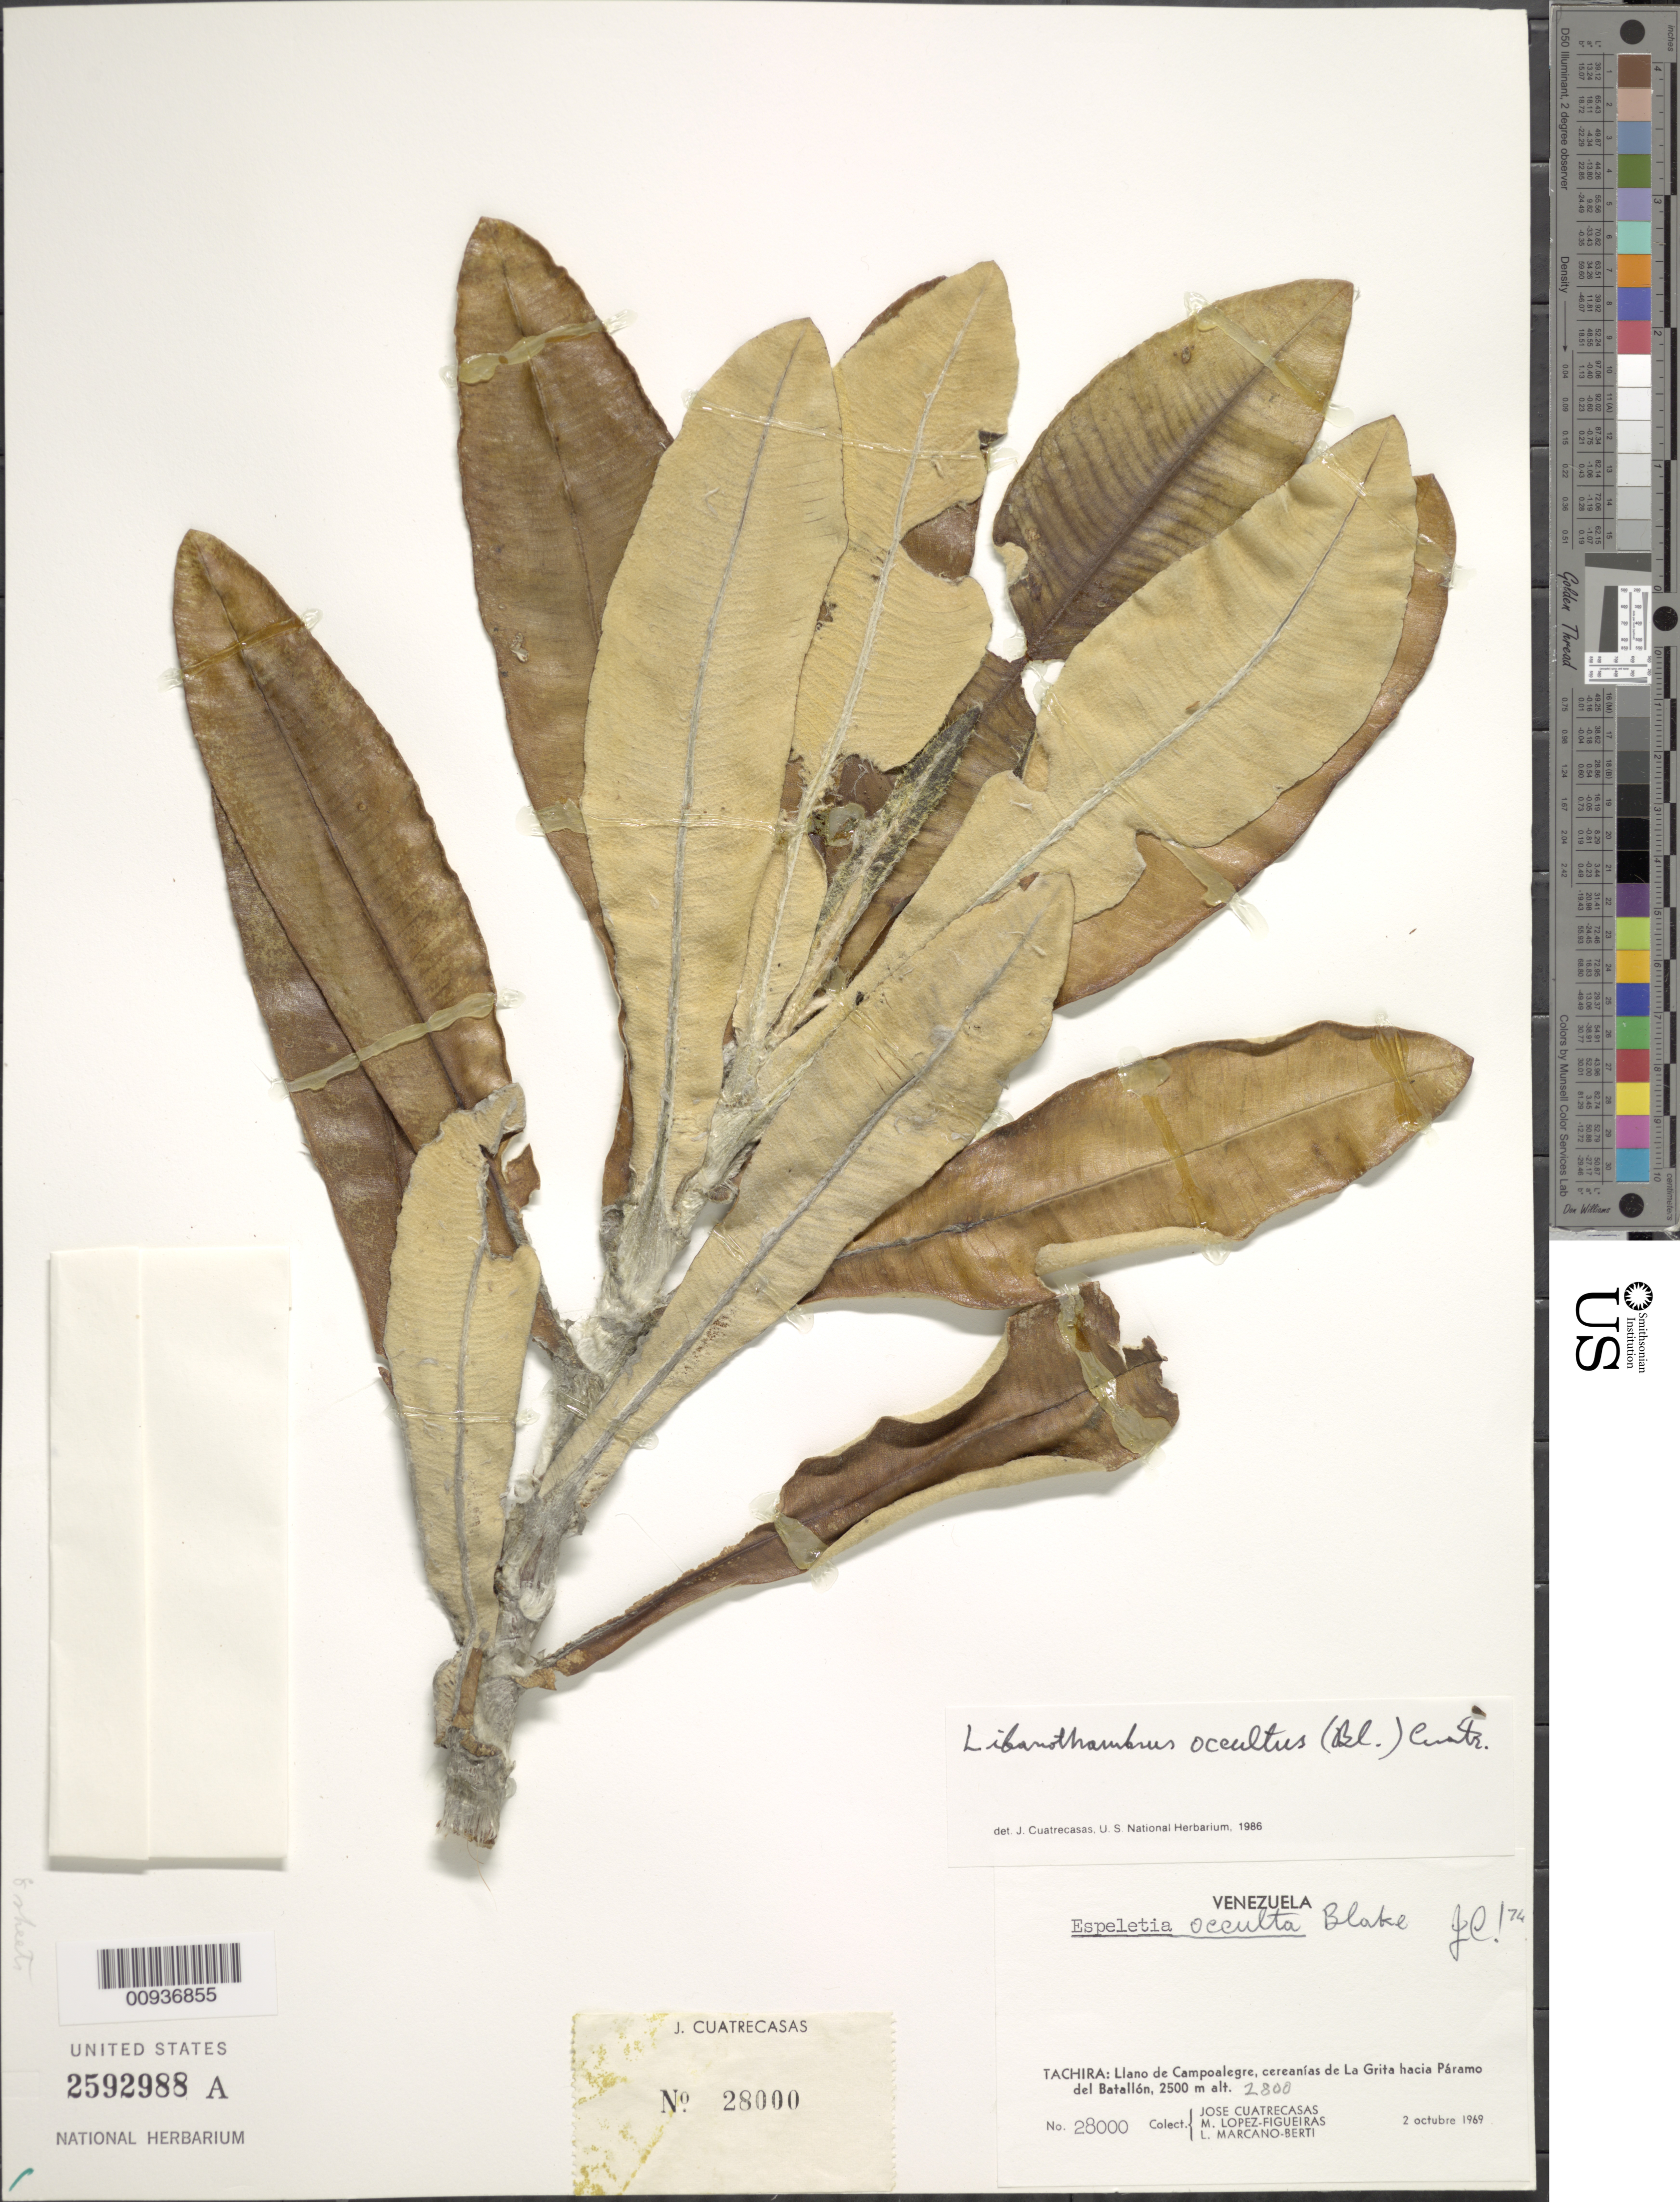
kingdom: Plantae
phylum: Tracheophyta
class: Magnoliopsida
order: Asterales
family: Asteraceae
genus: Libanothamnus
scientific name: Libanothamnus occultus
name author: (S.F. Blake) Cuatrec.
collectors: J. Cuatrecasas, M. López Figueiras & L. Marcano-Berti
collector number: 28000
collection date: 1969-10-02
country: Venezuela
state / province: Tachira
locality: Llano de Campoalegre, cercanias de La Grita hacia Paramo del Batallon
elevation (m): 2500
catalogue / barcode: US 2592988A